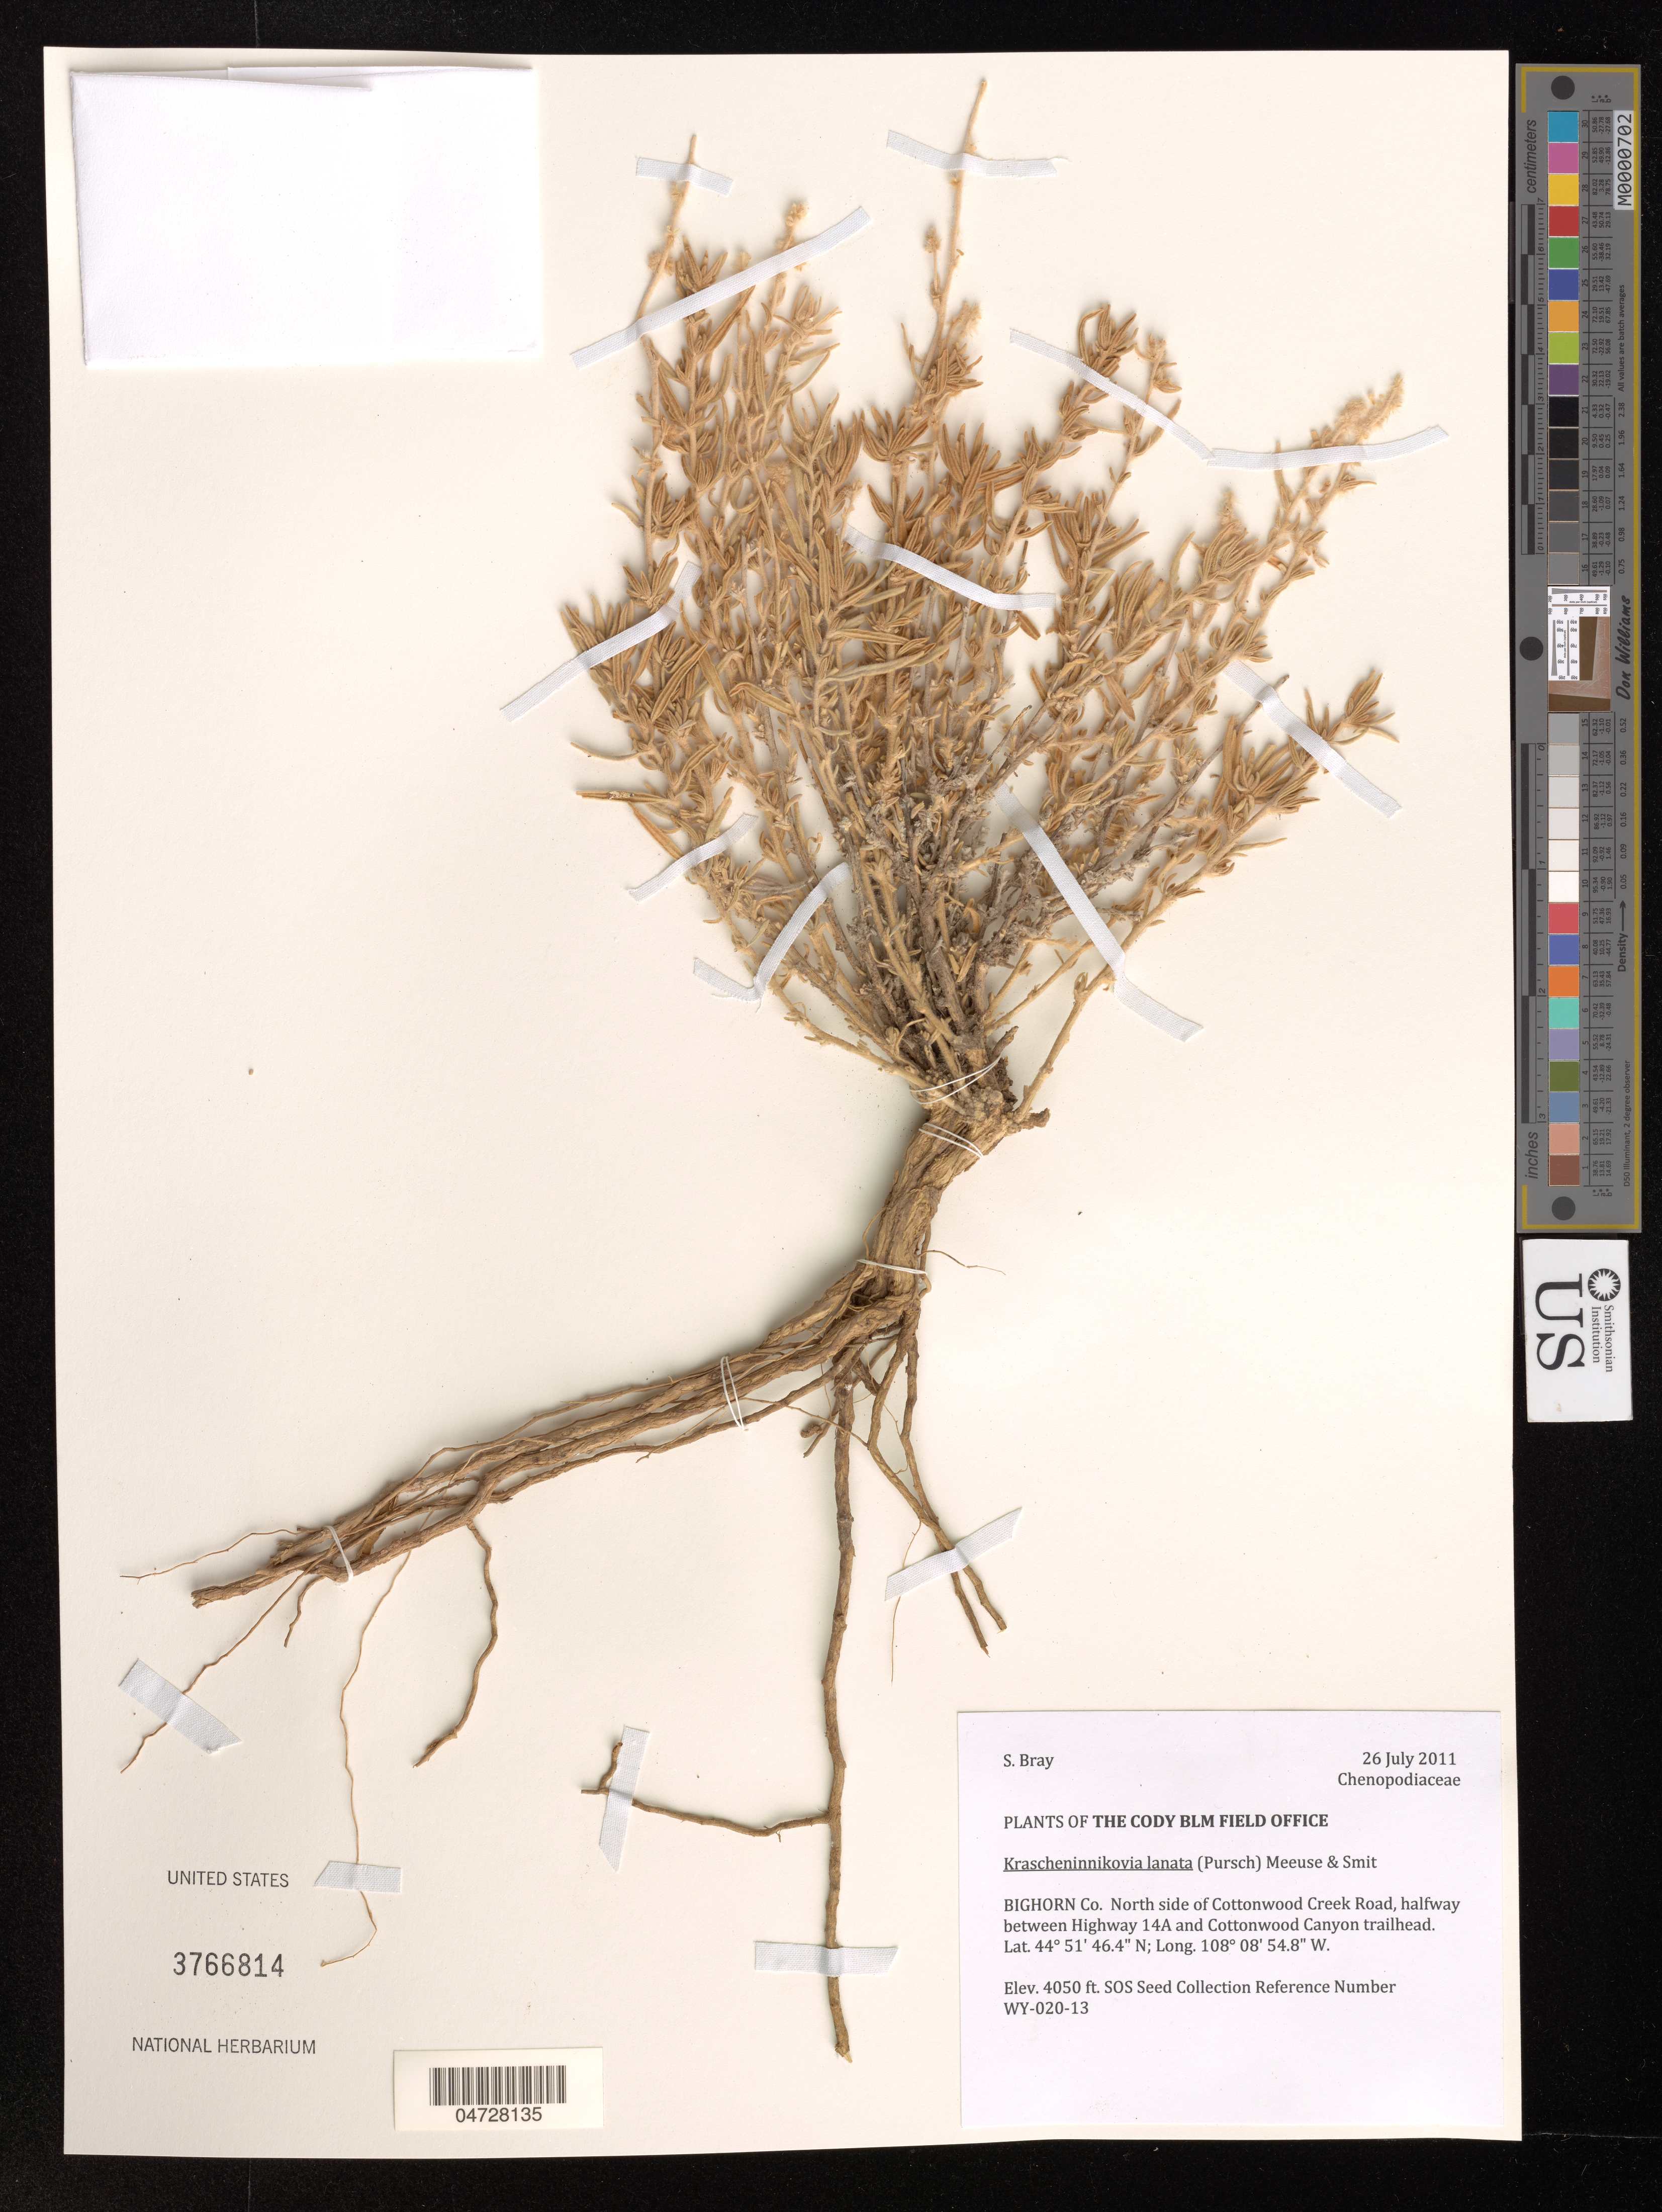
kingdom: Plantae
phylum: Tracheophyta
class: Magnoliopsida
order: Caryophyllales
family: Amaranthaceae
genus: Krascheninnikovia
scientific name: Krascheninnikovia lanata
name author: (Pursh) A. Meeuse & A.Smit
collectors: S. Bray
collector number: WY-020-13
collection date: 2011-07-26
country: United States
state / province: Wyoming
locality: The Cody BLM Field Office, Bighorn Co. North side of Cottonwood Creek Road, halfway between Highway 14A and Cottonwood Canyon trailhead.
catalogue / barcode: US 3766814